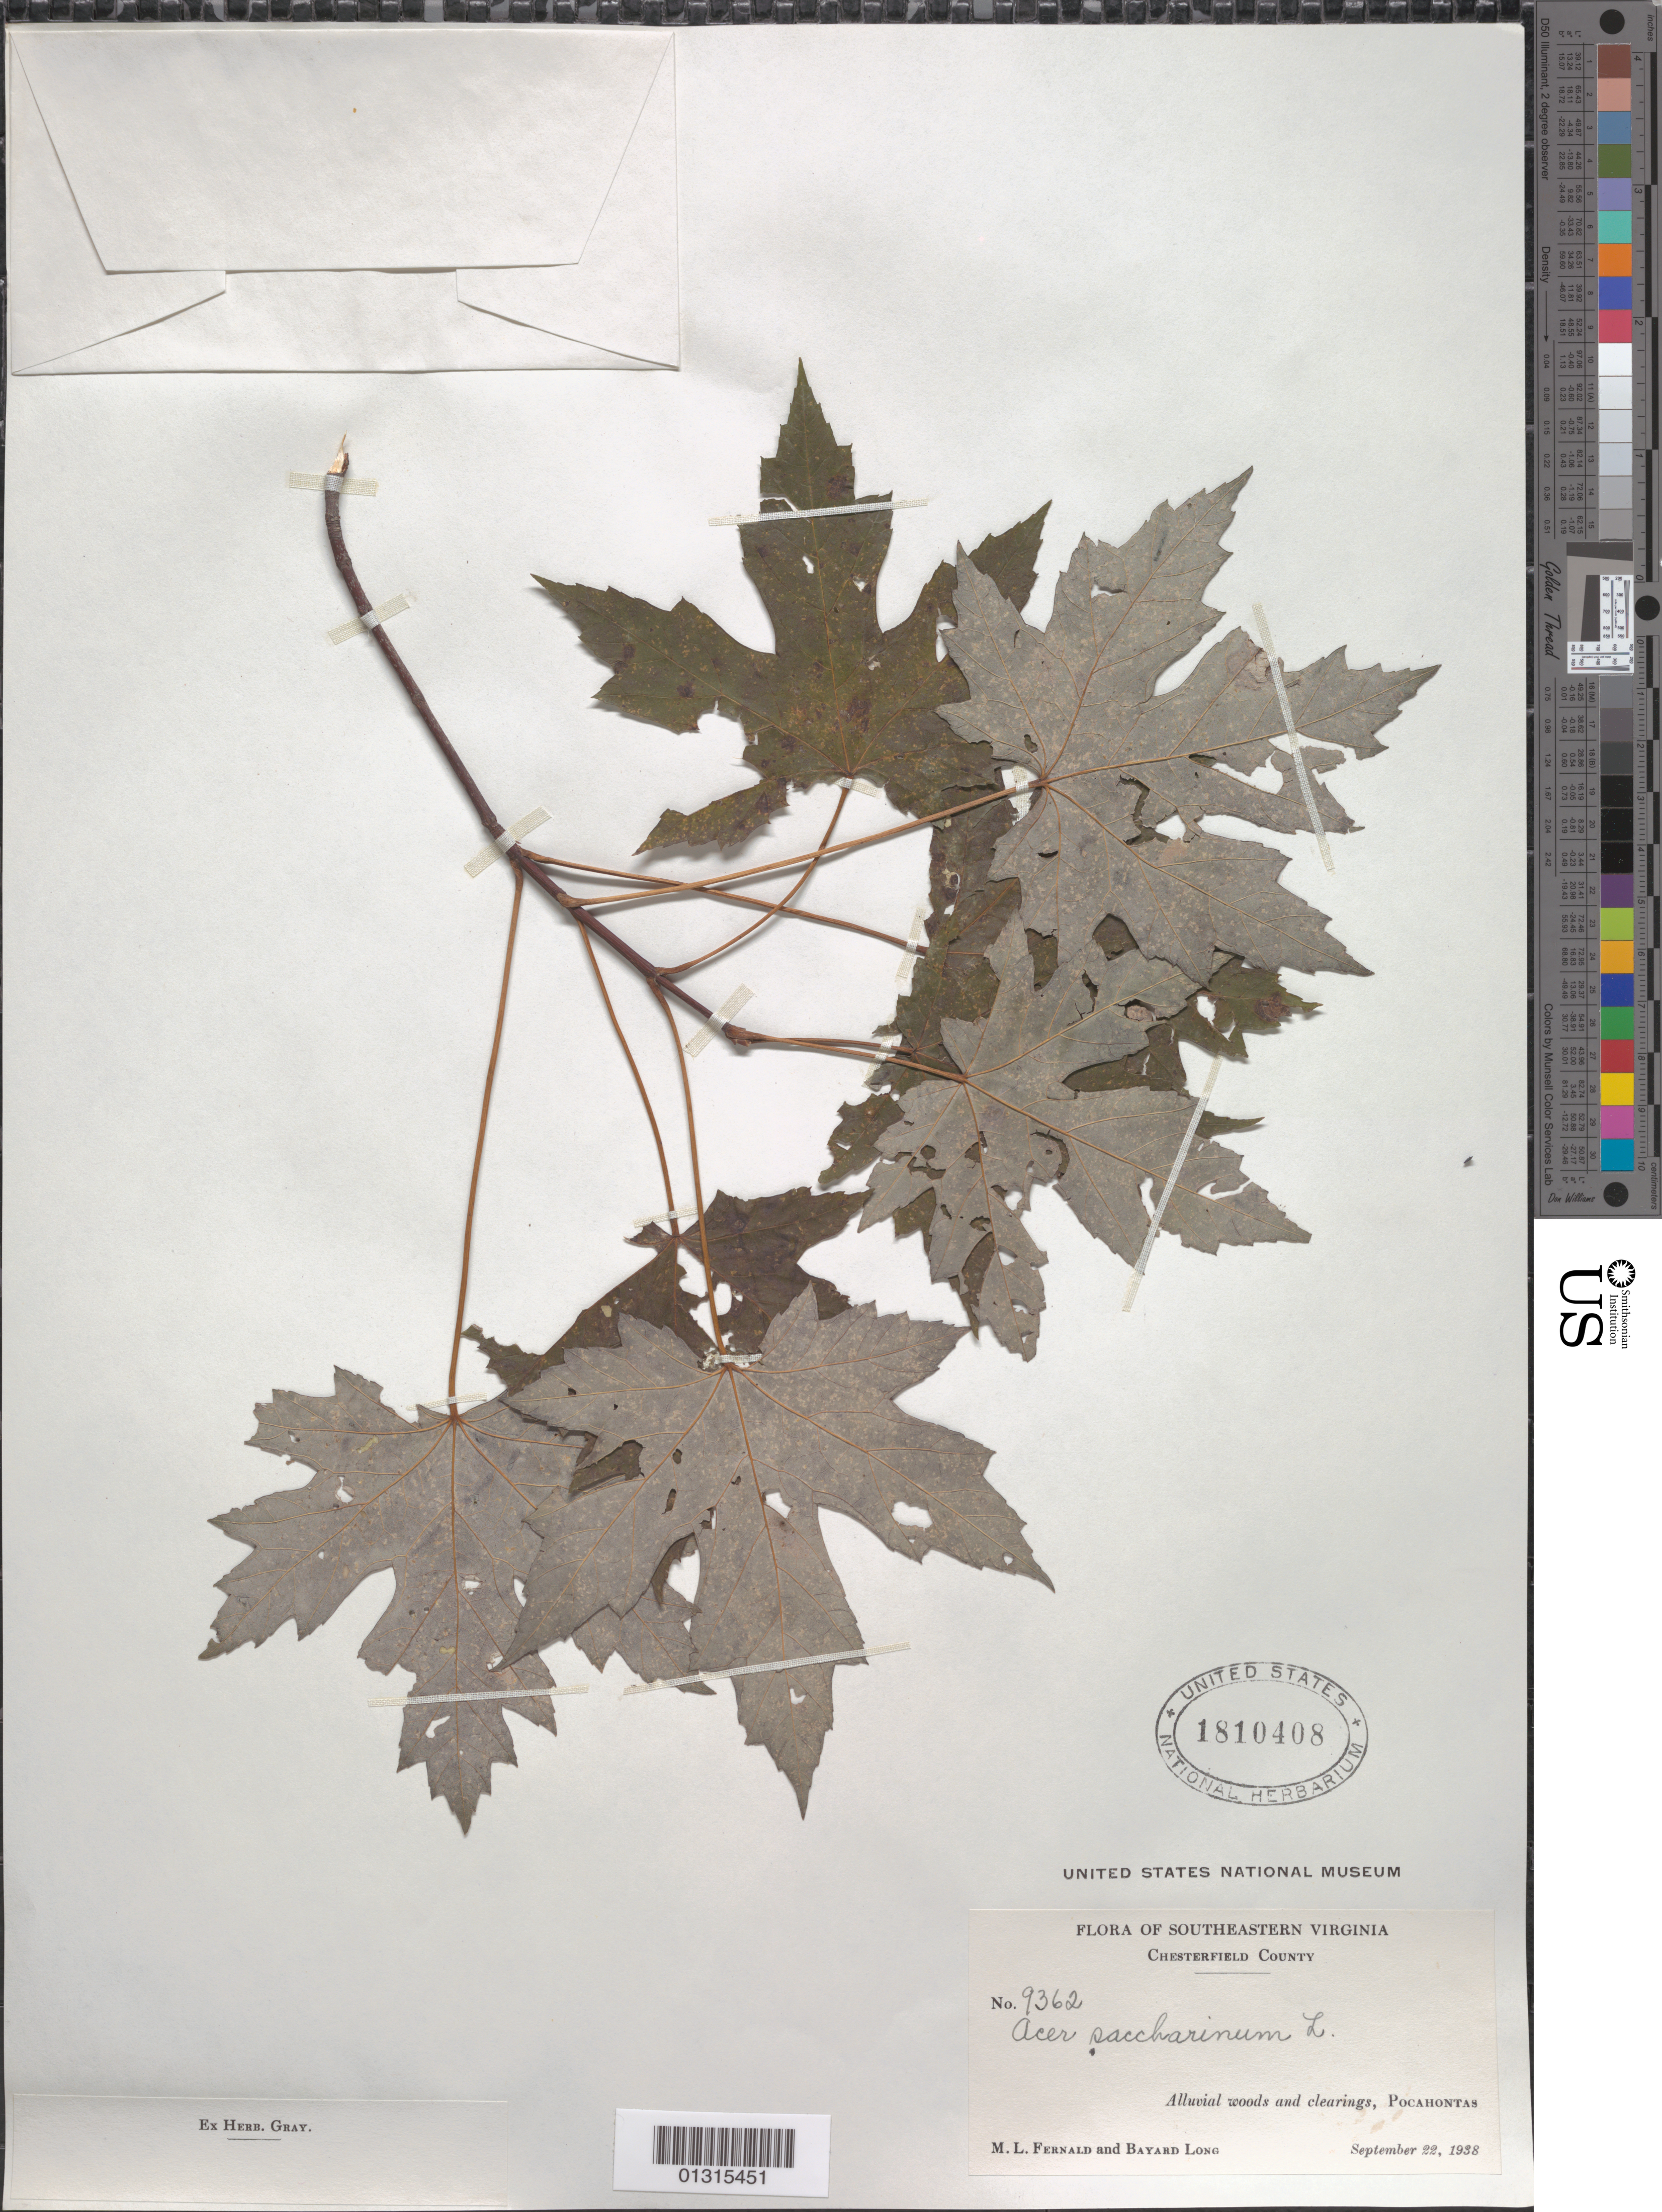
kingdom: Plantae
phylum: Tracheophyta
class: Magnoliopsida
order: Sapindales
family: Sapindaceae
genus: Acer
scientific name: Acer saccharinum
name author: L.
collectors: M. L. Fernald & B. H. Long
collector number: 9362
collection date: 1938-09-22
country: United States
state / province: Virginia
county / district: Chesterfield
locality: Chesterfield County, Pocahontas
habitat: Alluvial woods and clearings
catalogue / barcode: US 1810408